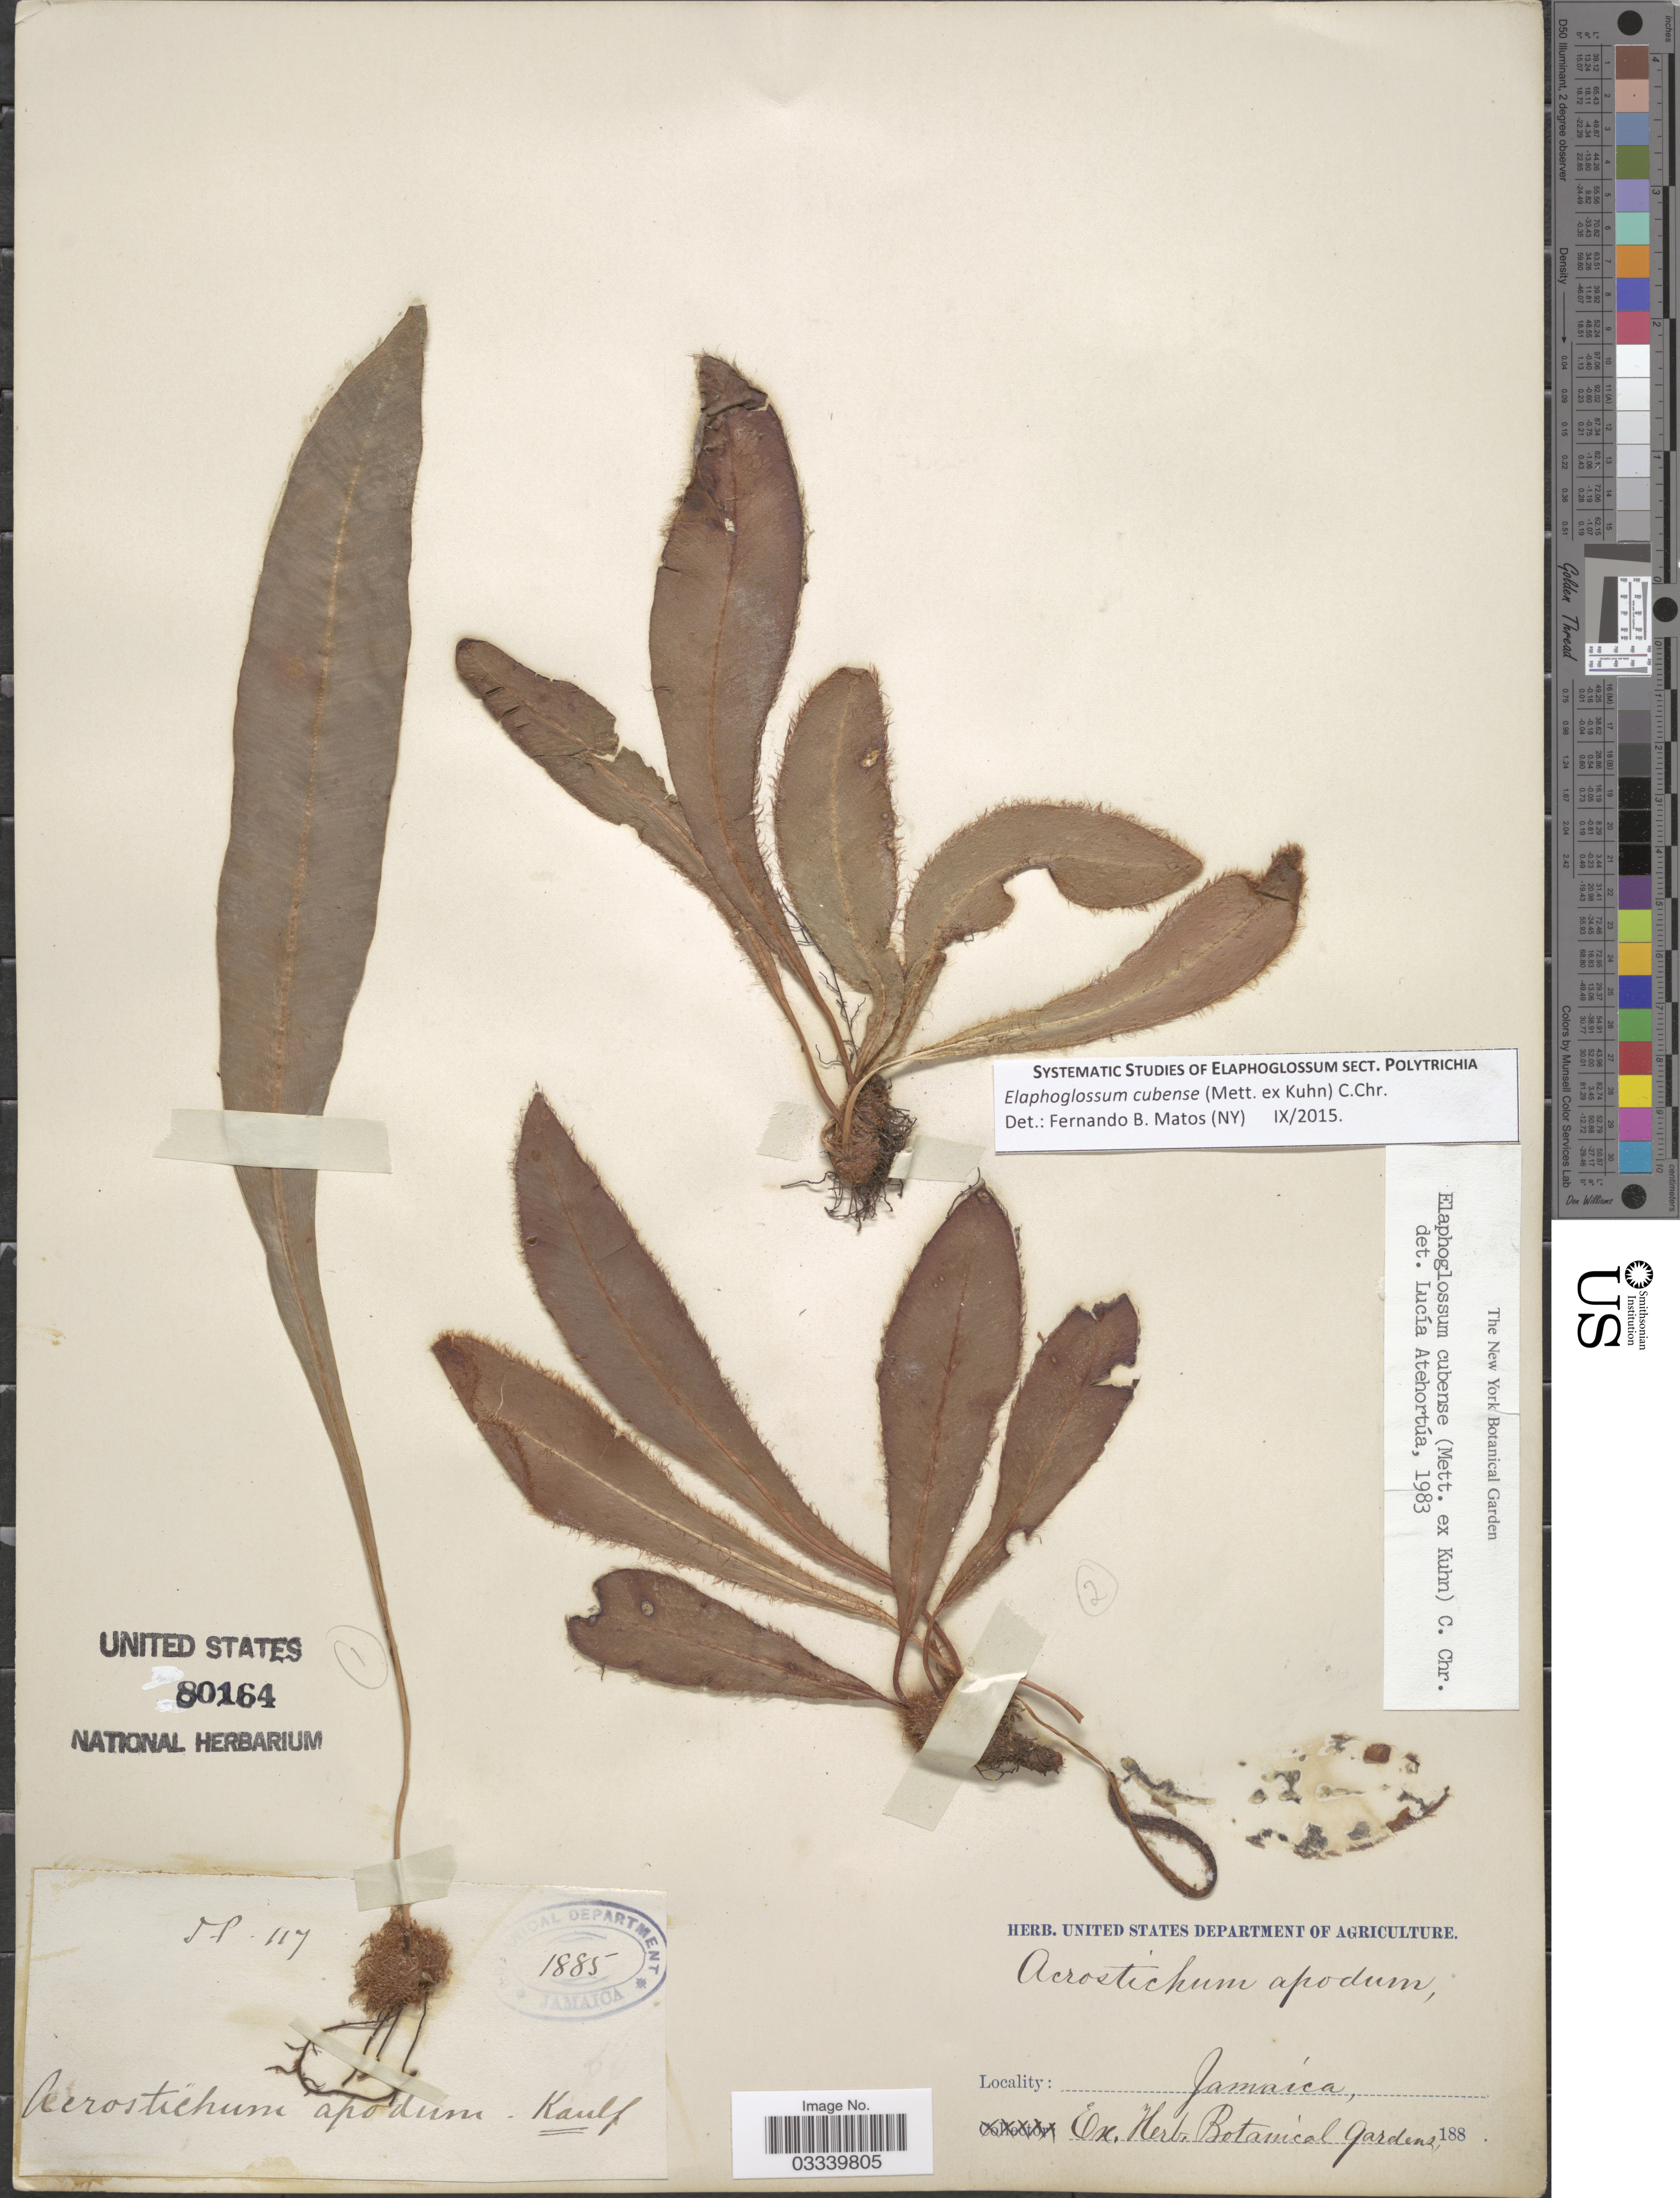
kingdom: Plantae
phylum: Tracheophyta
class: Polypodiopsida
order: Polypodiales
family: Dryopteridaceae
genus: Elaphoglossum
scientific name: Elaphoglossum cubense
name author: (Mett. ex Kuhn) C. Chr.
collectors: Ex herb. Botanical gardens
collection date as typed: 188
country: Jamaica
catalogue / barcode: US 80164